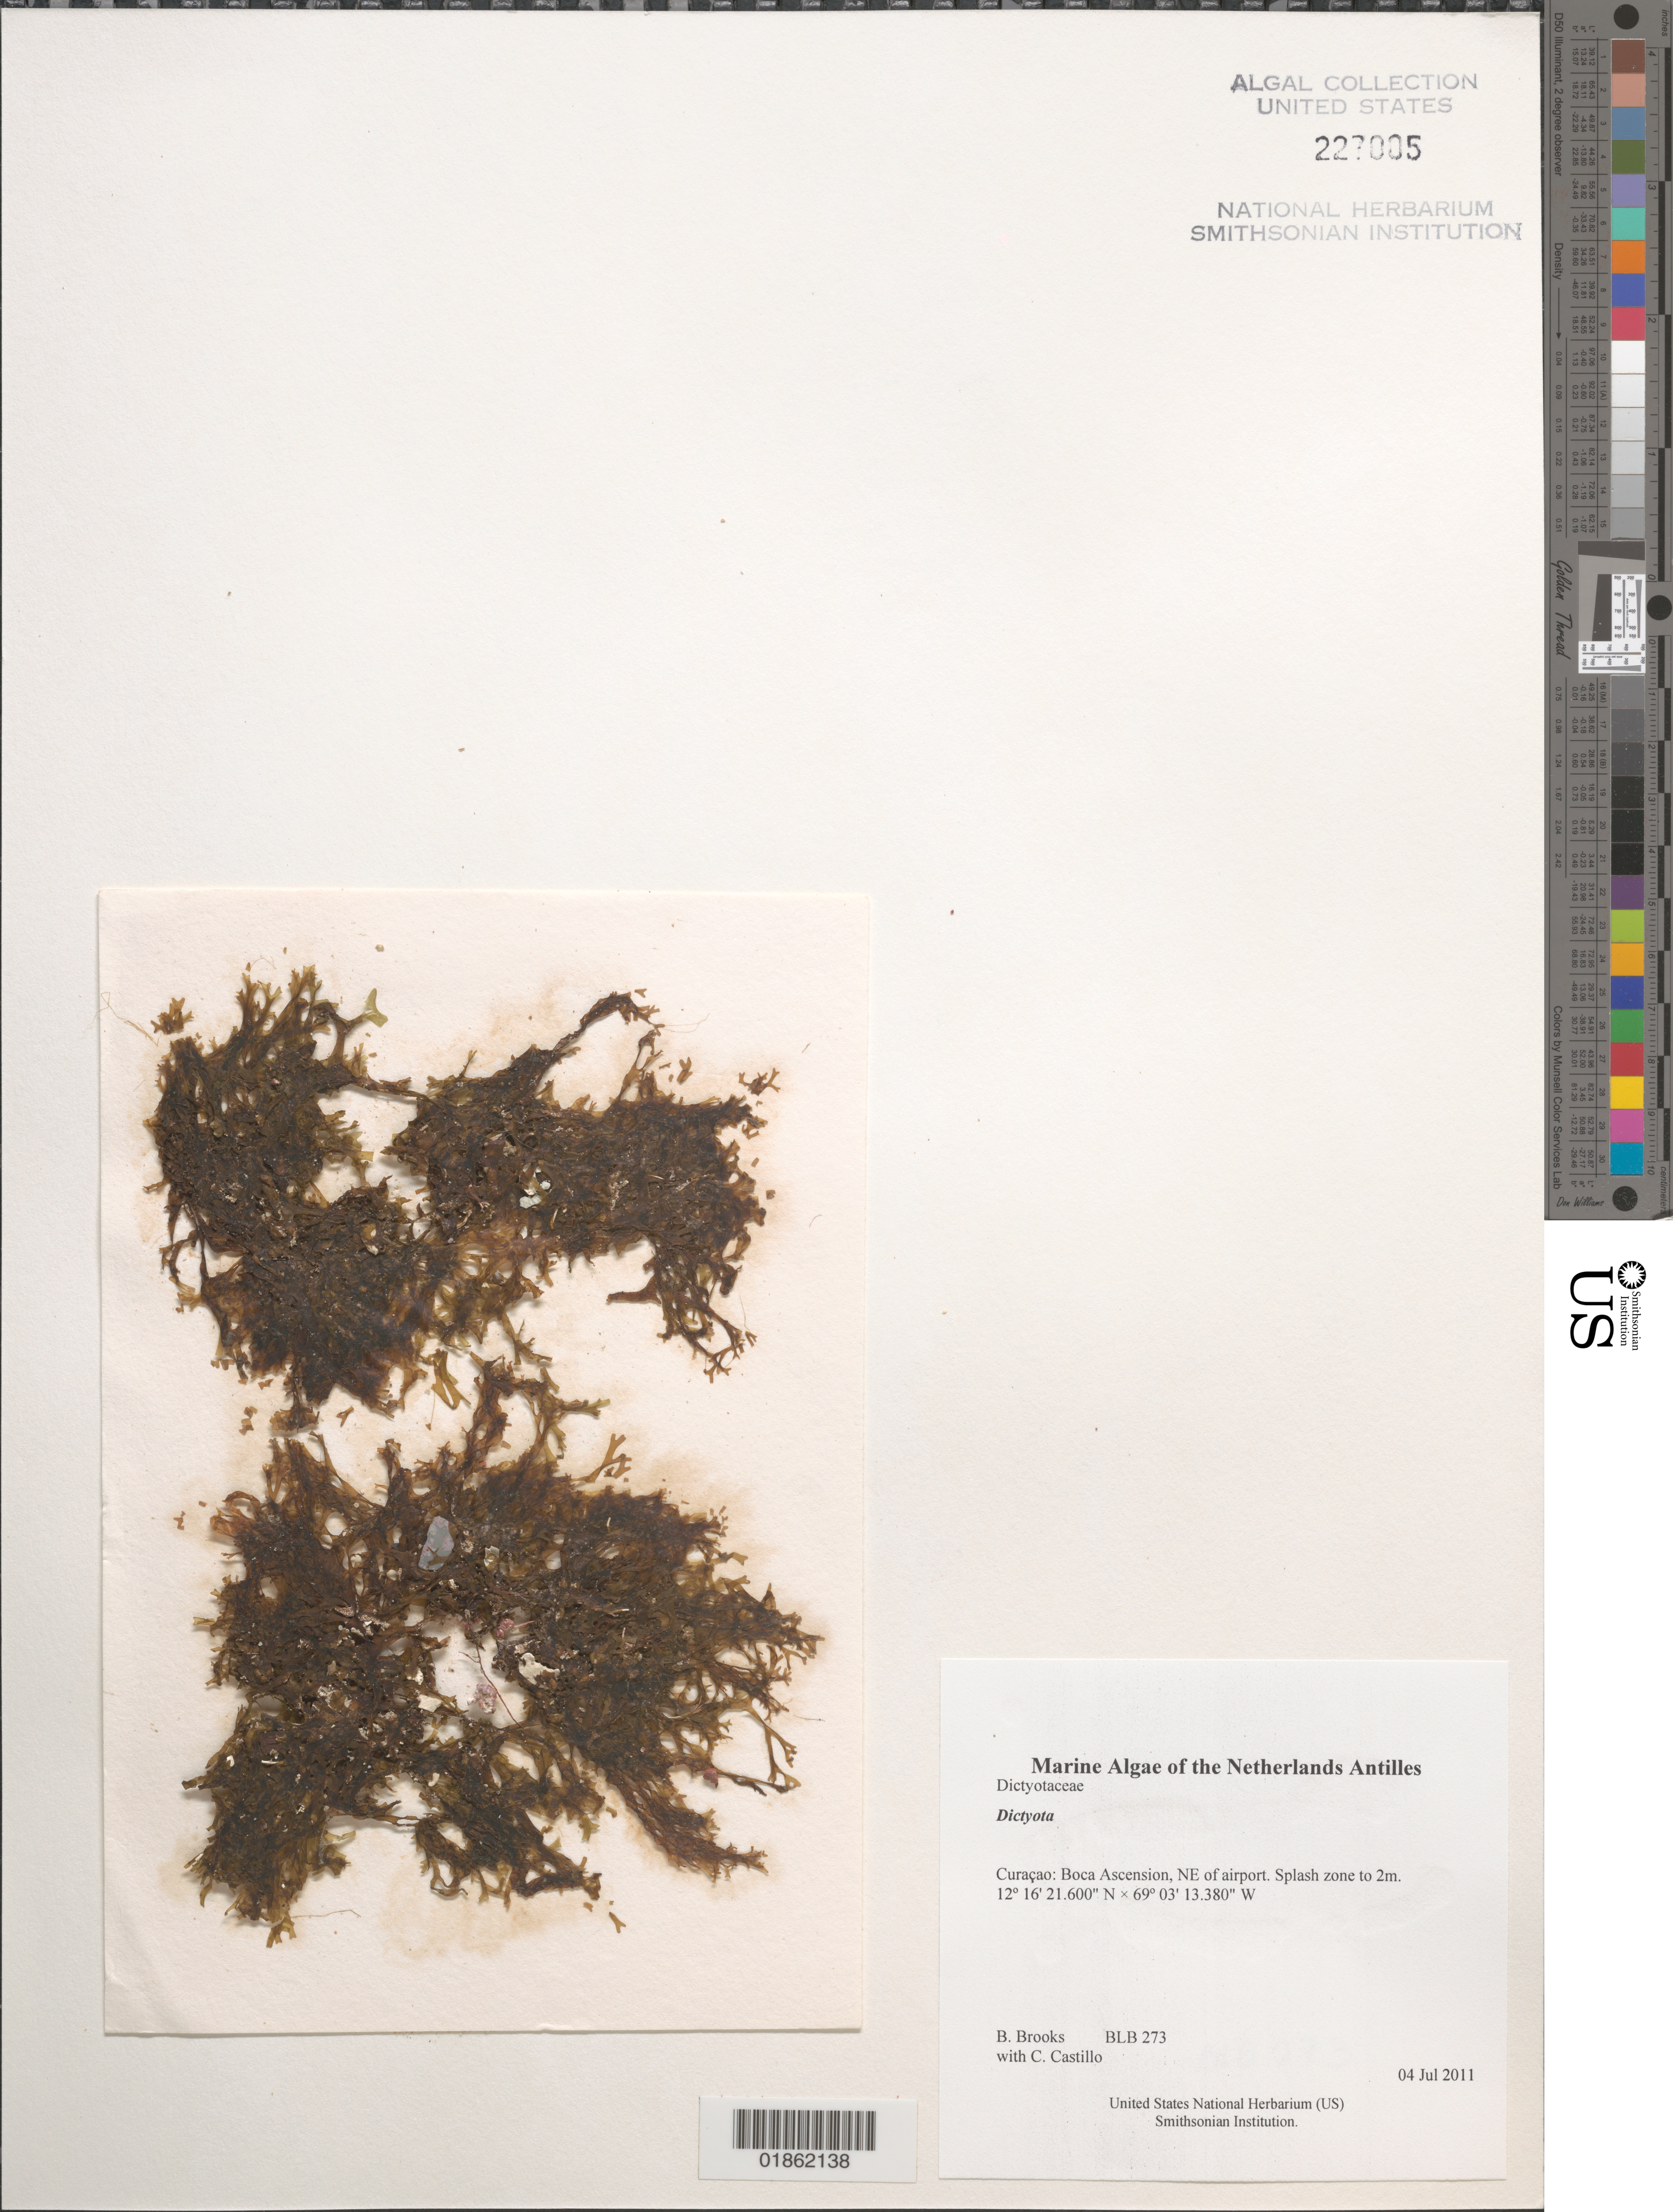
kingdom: Chromista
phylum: Ochrophyta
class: Phaeophyceae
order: Dictyotales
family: Dictyotaceae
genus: Dictyota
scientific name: Dictyota sp.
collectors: B. Brooks & C. Castillo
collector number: BLB 273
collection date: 2011-07-04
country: Curaçao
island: Curaçao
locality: Boca Ascension, NE of airport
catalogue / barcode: US 227005